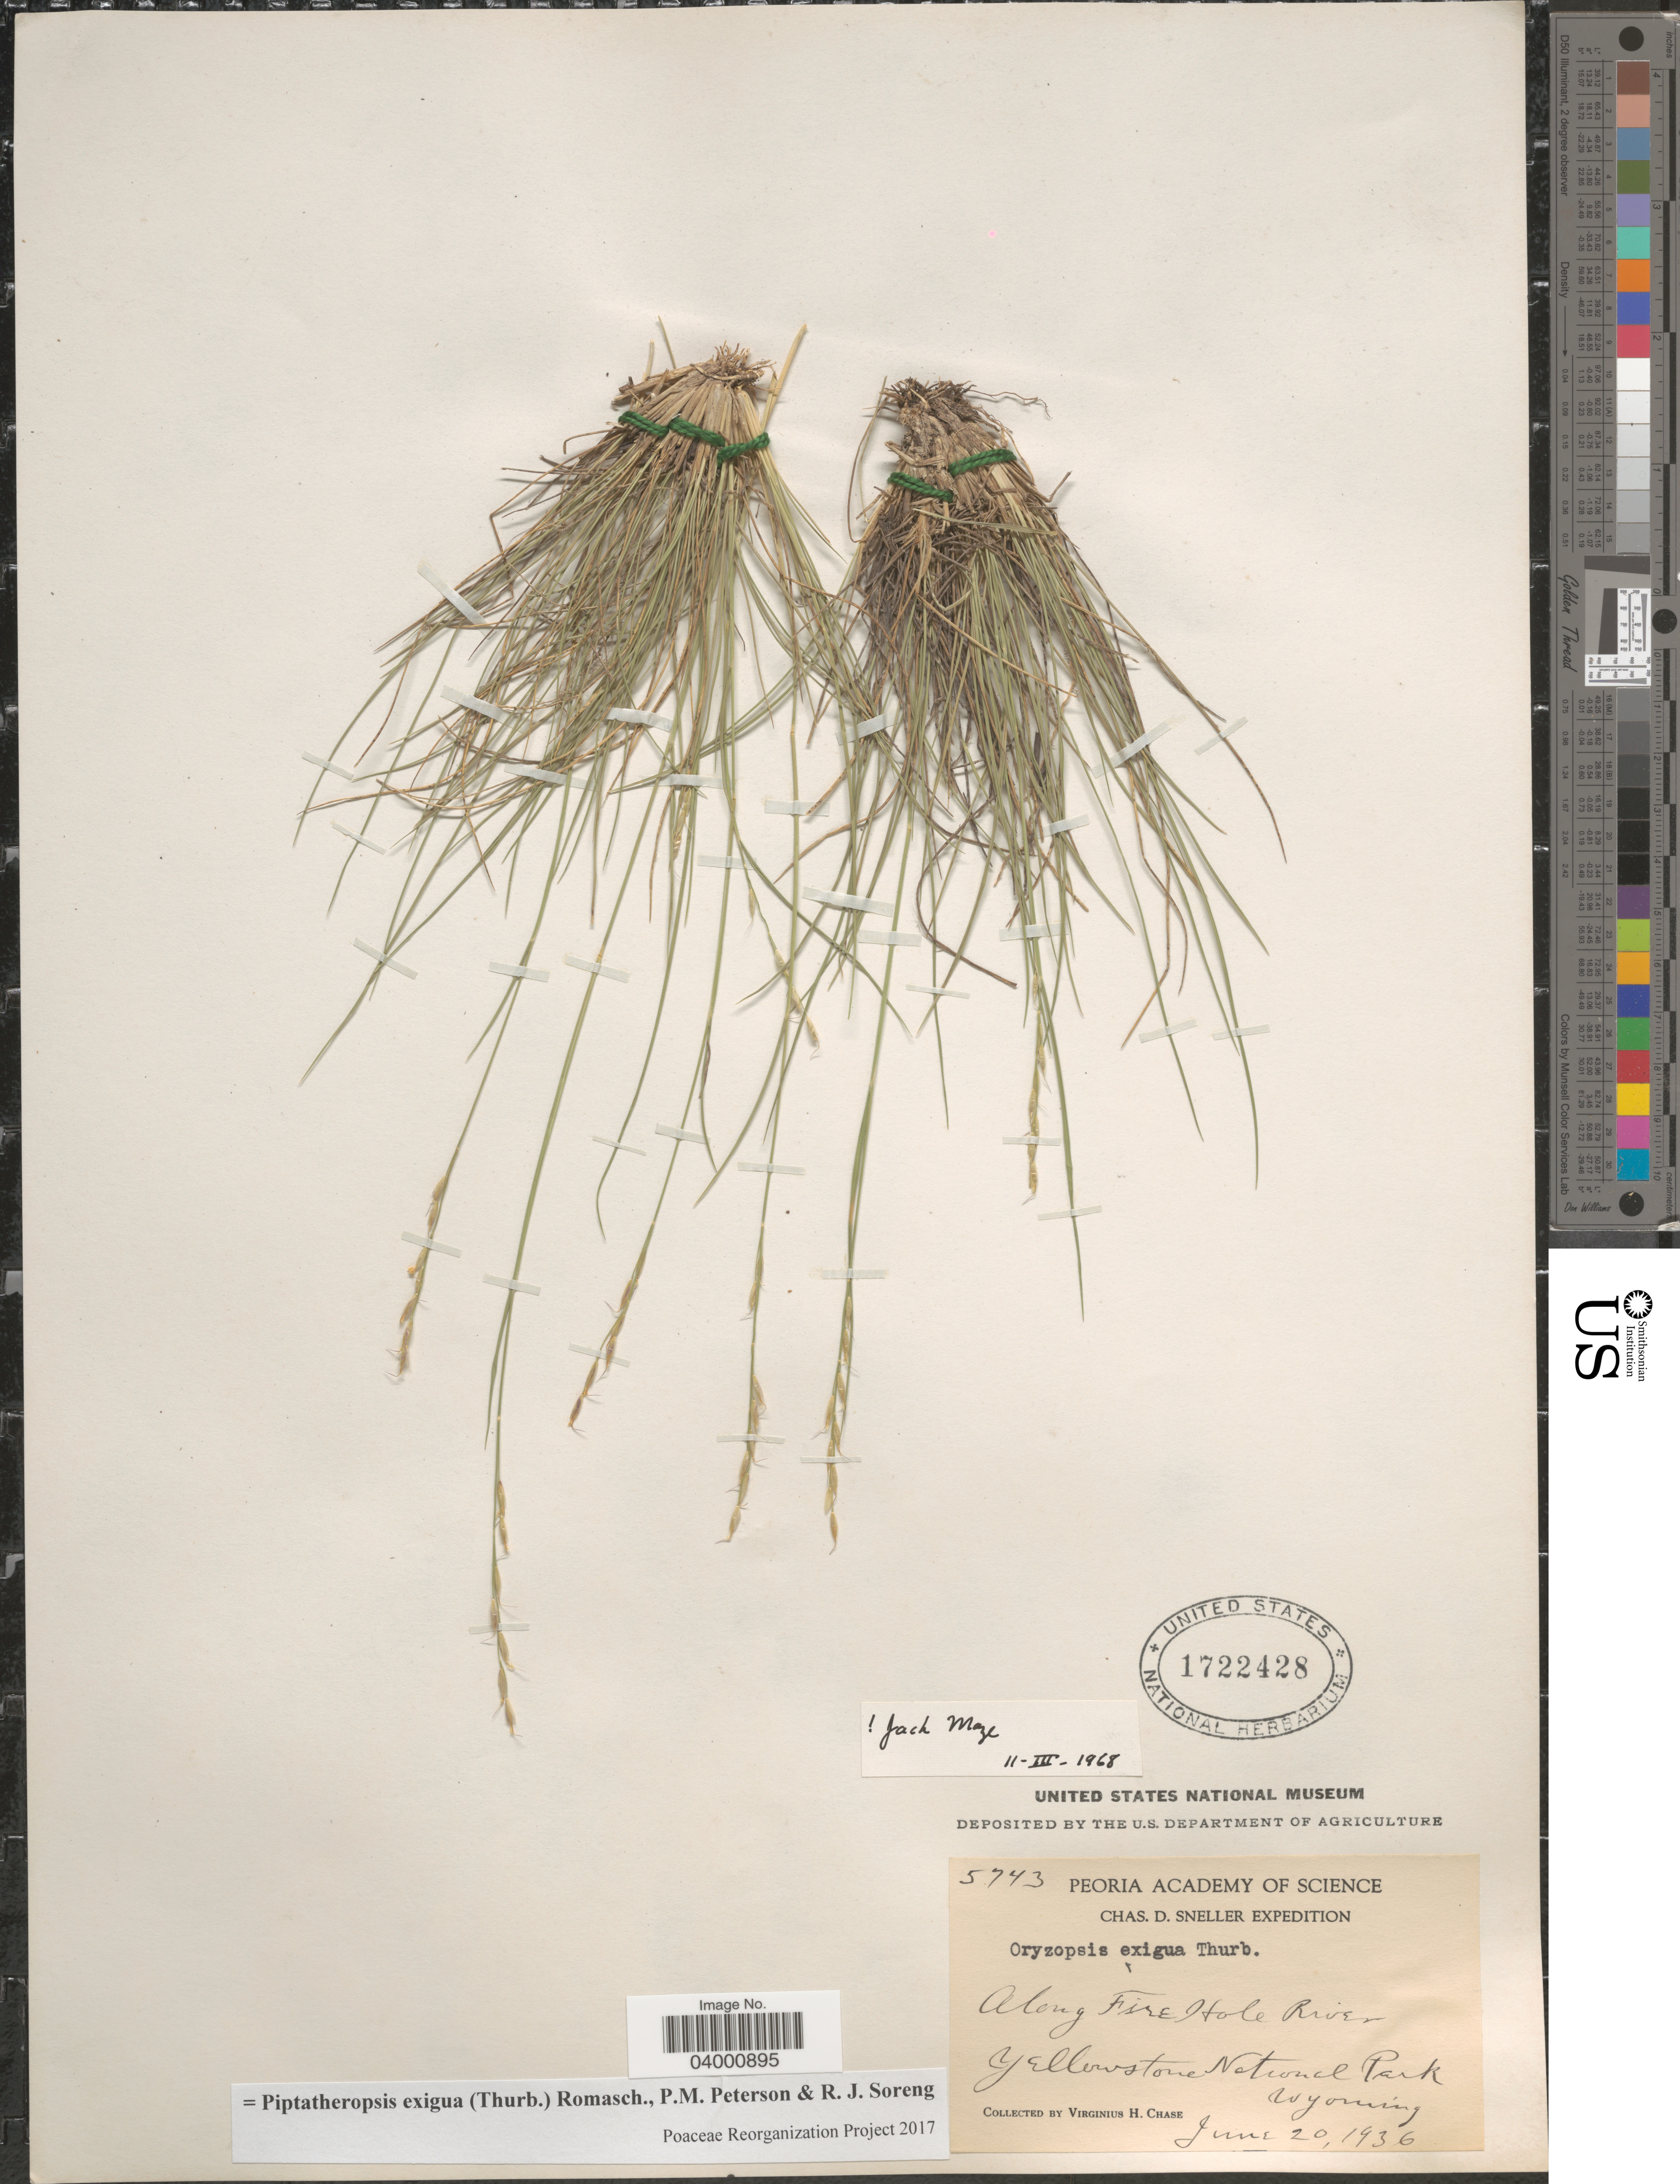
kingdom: Plantae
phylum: Tracheophyta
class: Liliopsida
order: Poales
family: Poaceae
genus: Piptatheropsis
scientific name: Piptatheropsis exigua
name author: (Thurb.) Romasch. et al.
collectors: V. H. Chase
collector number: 5743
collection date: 1936-06-20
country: United States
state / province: Wyoming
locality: Along Fire Hole River. Yellowstone National Park.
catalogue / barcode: US 1722428